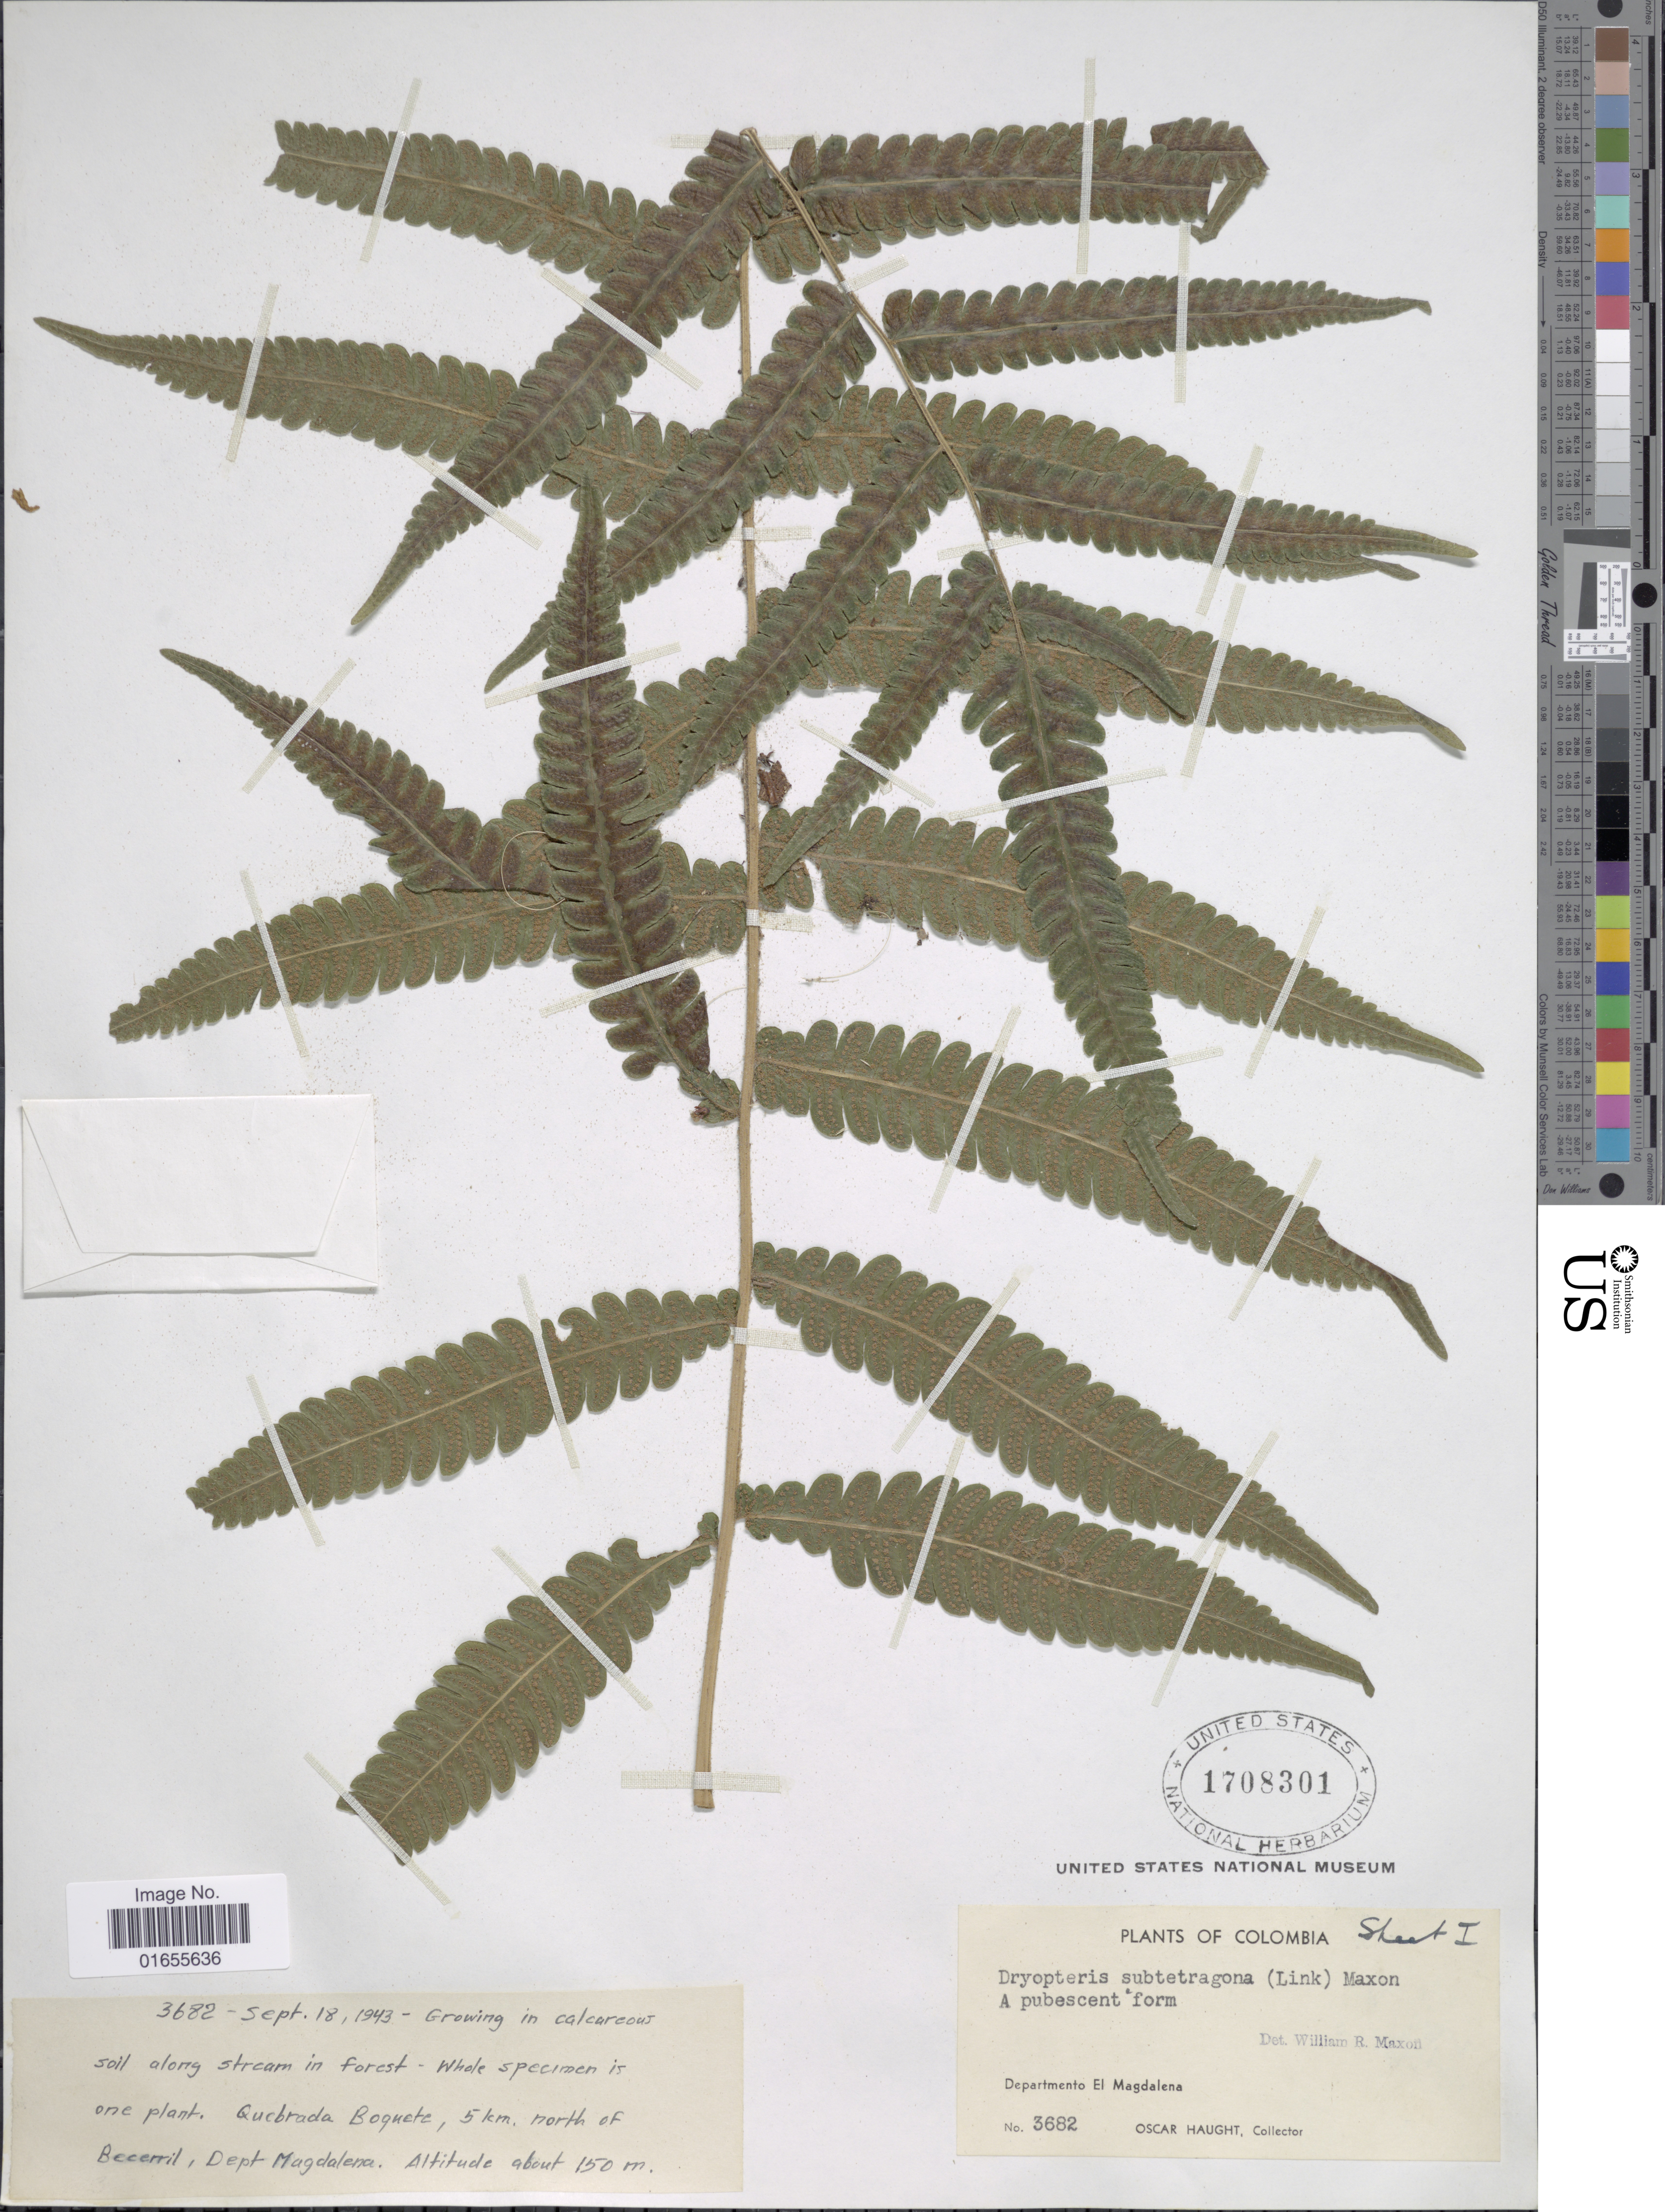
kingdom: Plantae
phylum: Tracheophyta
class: Polypodiopsida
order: Polypodiales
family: Thelypteridaceae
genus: Goniopteris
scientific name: Goniopteris tetragona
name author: (C. Presl) Sw.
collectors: O. L. Haught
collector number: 3682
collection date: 1943-09-18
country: Colombia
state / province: Magdalena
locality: Growing on calcureous soil along stream in forest - Whole specimen is one plant, Quebrada Boquete, 5 km. north of Becerril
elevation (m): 150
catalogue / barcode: US 1708301